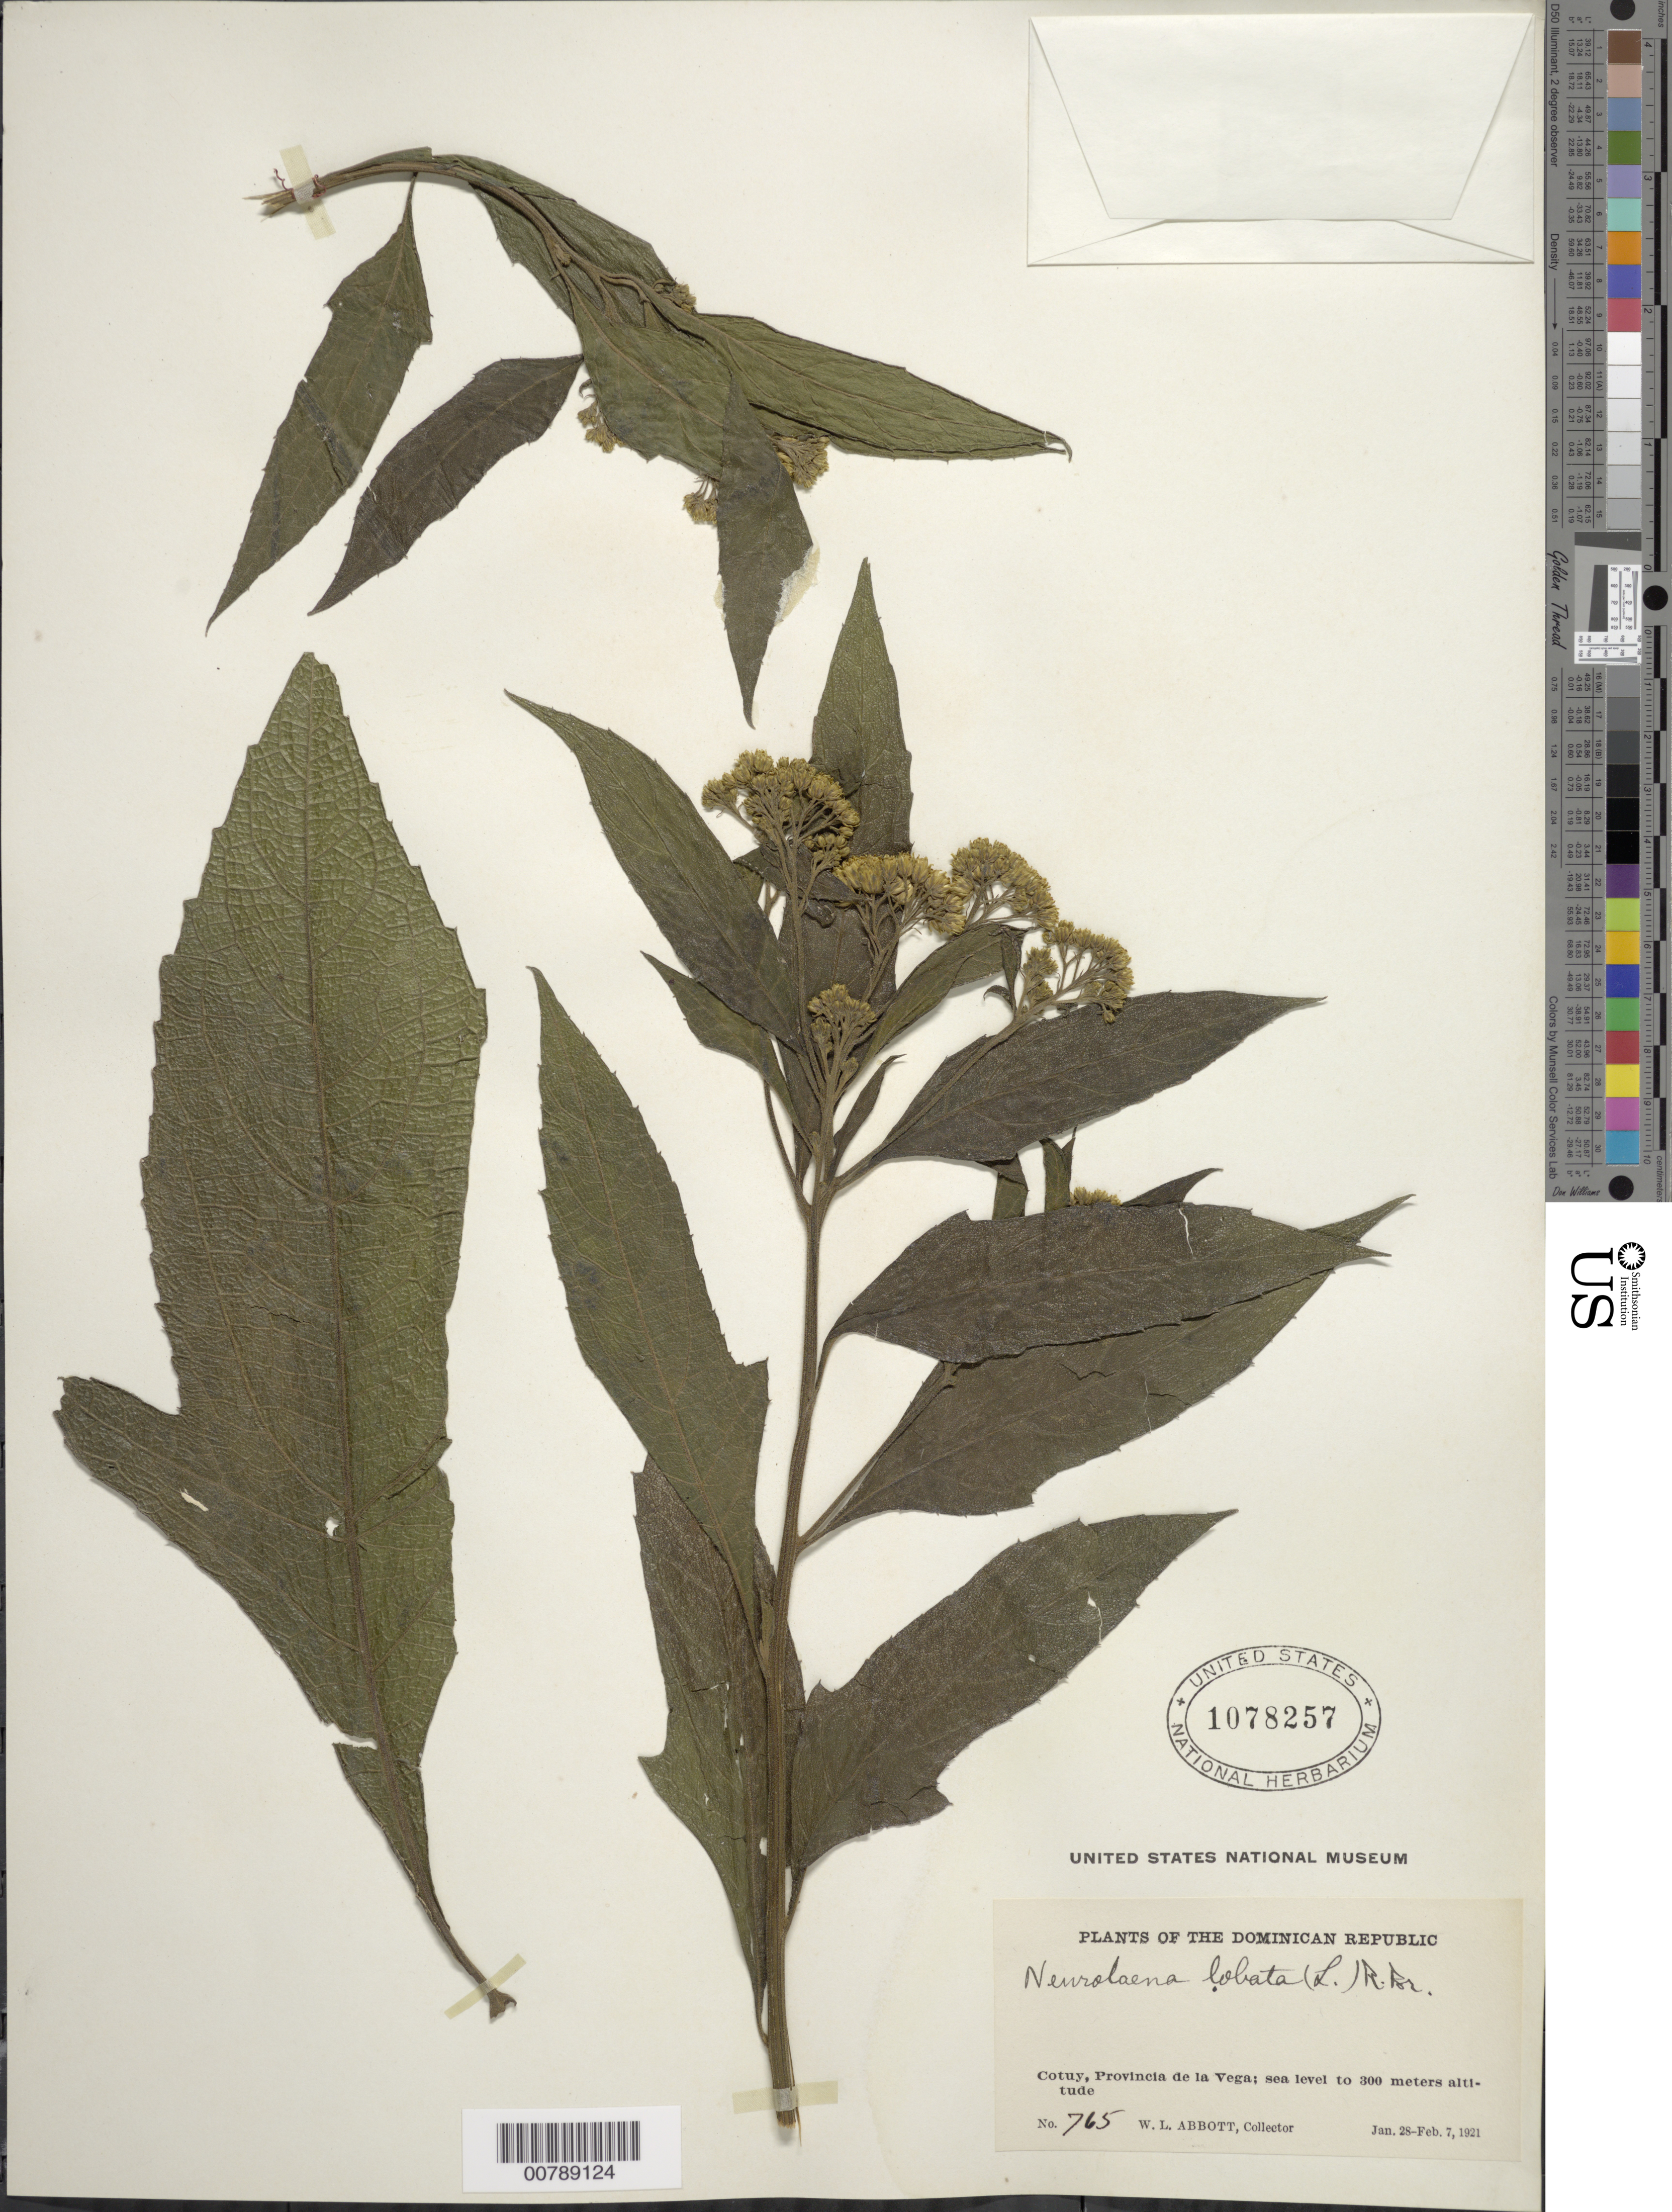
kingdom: Plantae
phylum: Tracheophyta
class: Magnoliopsida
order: Asterales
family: Asteraceae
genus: Neurolaena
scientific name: Neurolaena lobata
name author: (L.) R. Br. ex Cass.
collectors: W. L. Abbott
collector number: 765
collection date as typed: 28 Feb 1910 07 Feb 1921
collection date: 1910-02-28/1921-02-07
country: Dominican Republic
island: Hispaniola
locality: Cotuy, Provincia de la Vega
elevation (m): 0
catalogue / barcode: US 1078257